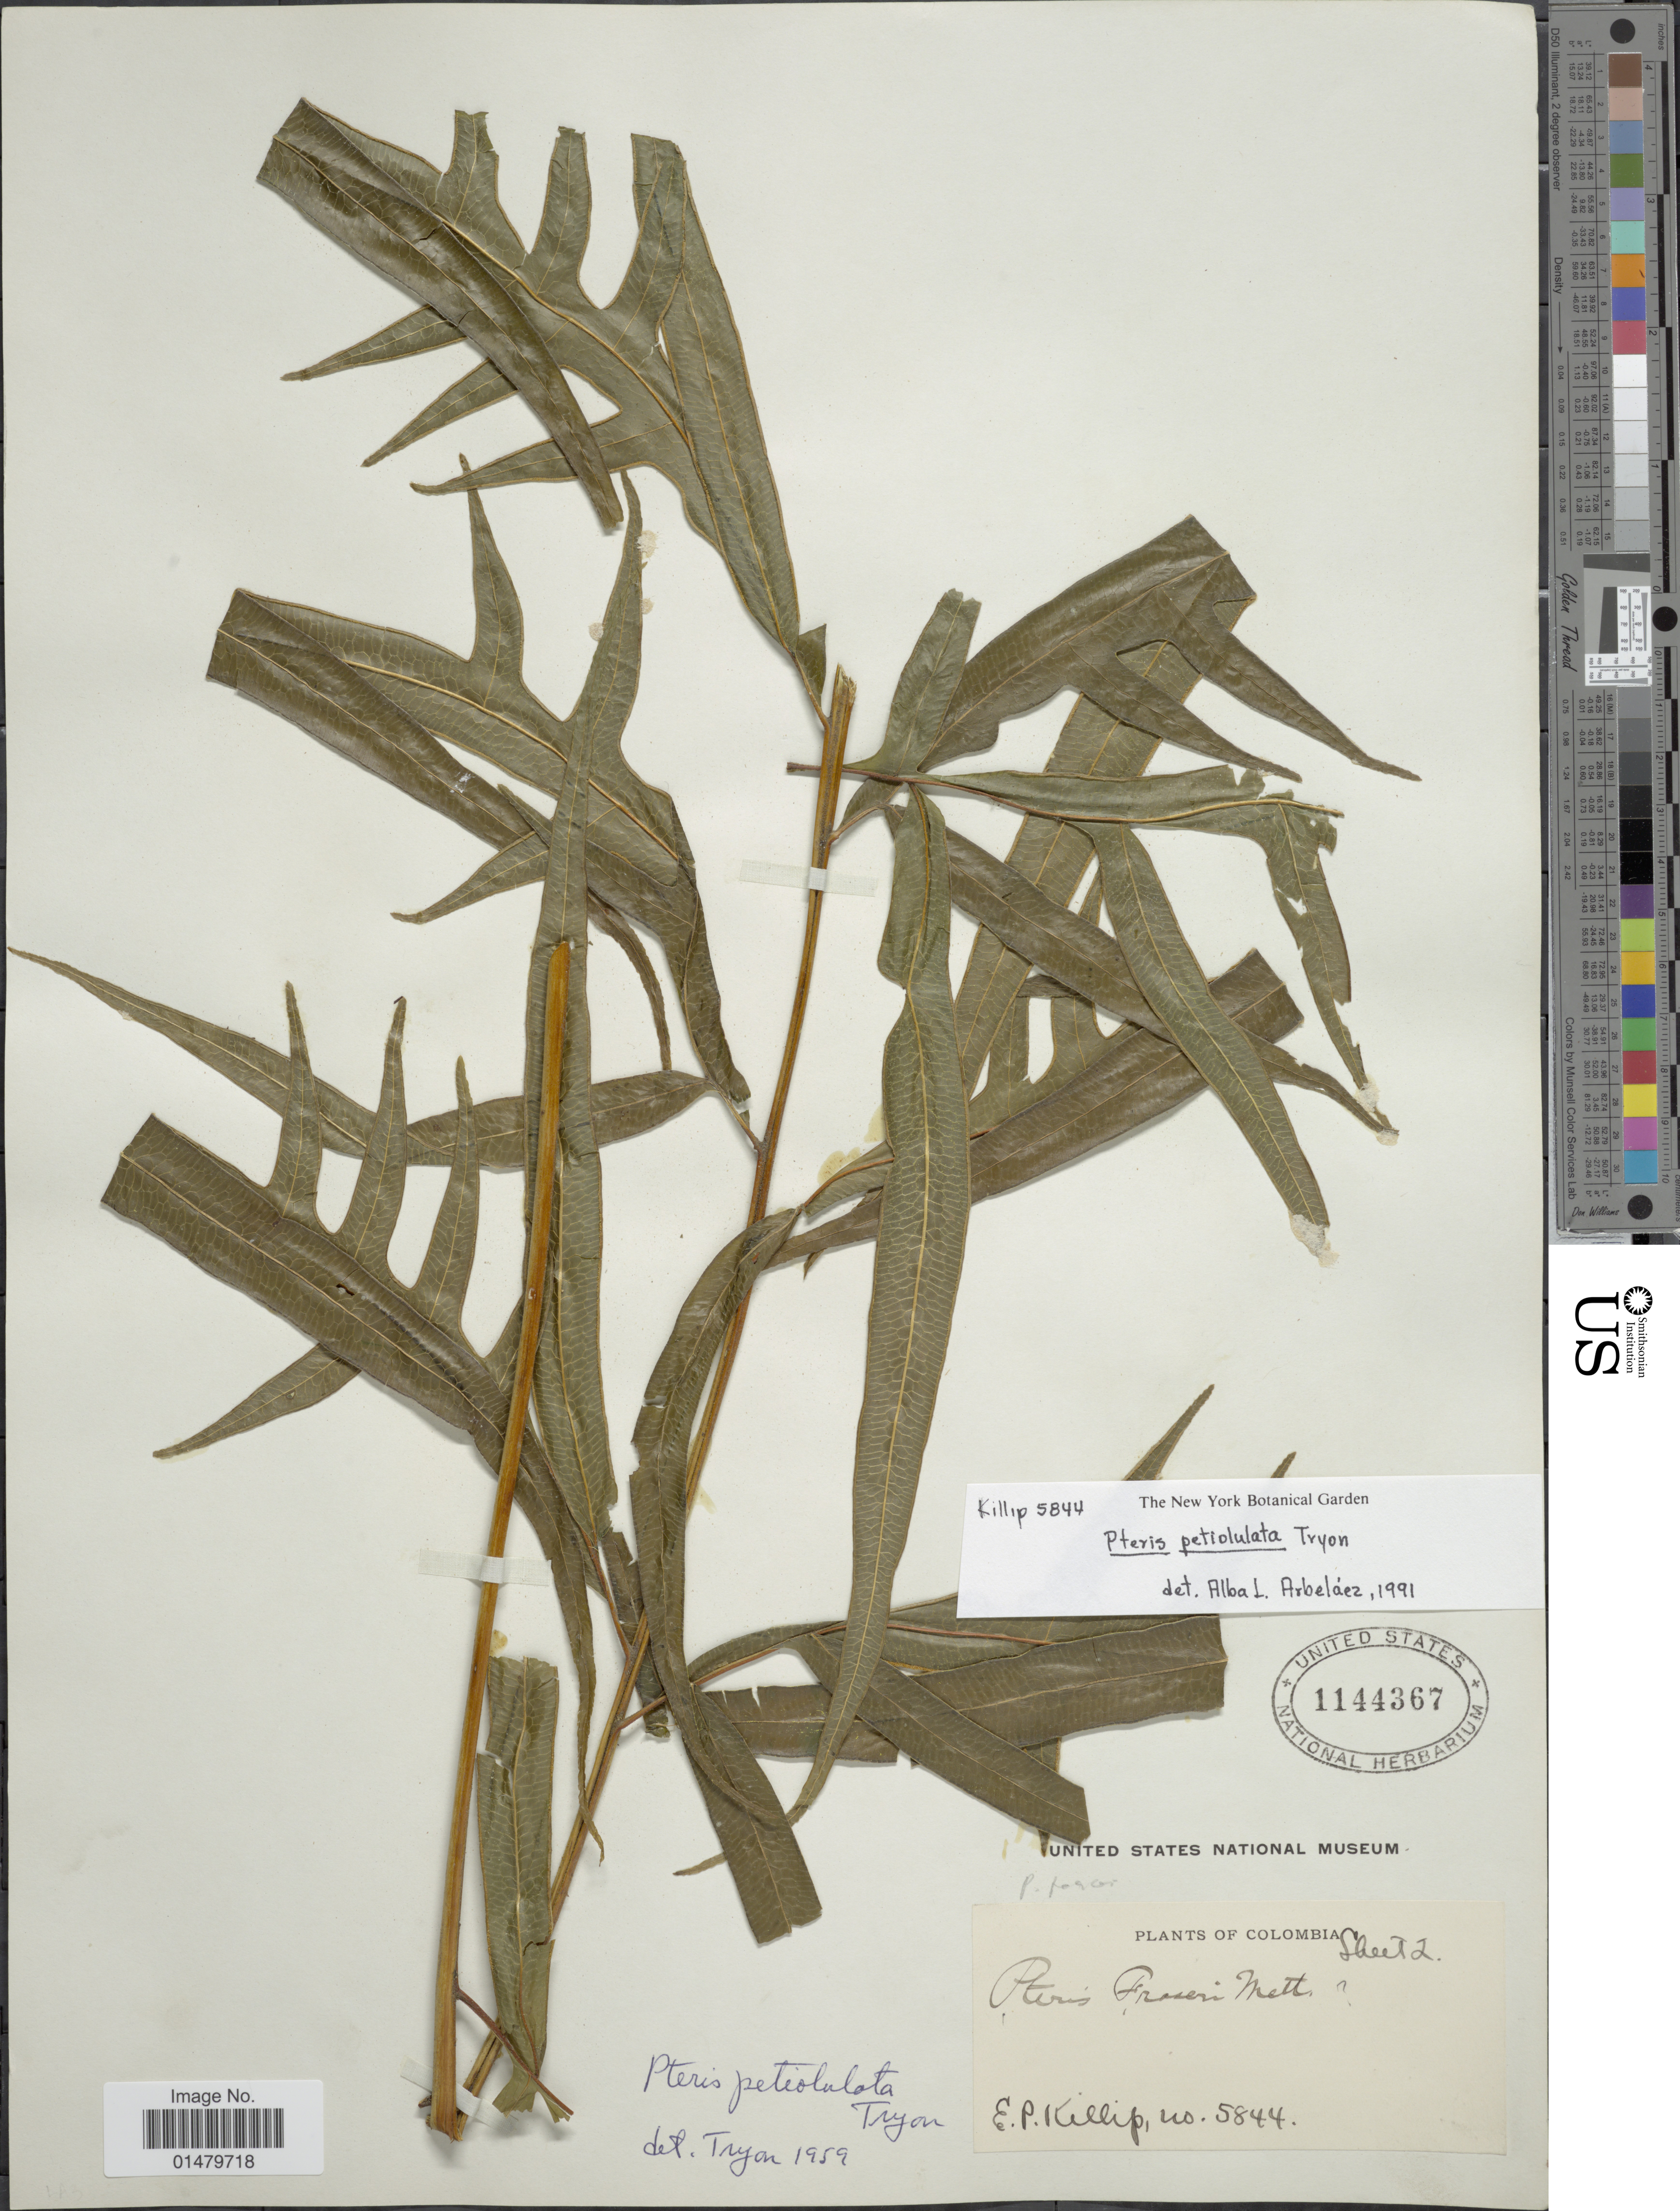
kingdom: Plantae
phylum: Tracheophyta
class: Polypodiopsida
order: Polypodiales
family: Pteridaceae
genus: Pteris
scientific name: Pteris pearcei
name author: Baker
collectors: E. P. Killip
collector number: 5844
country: Colombia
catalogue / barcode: US 1144367